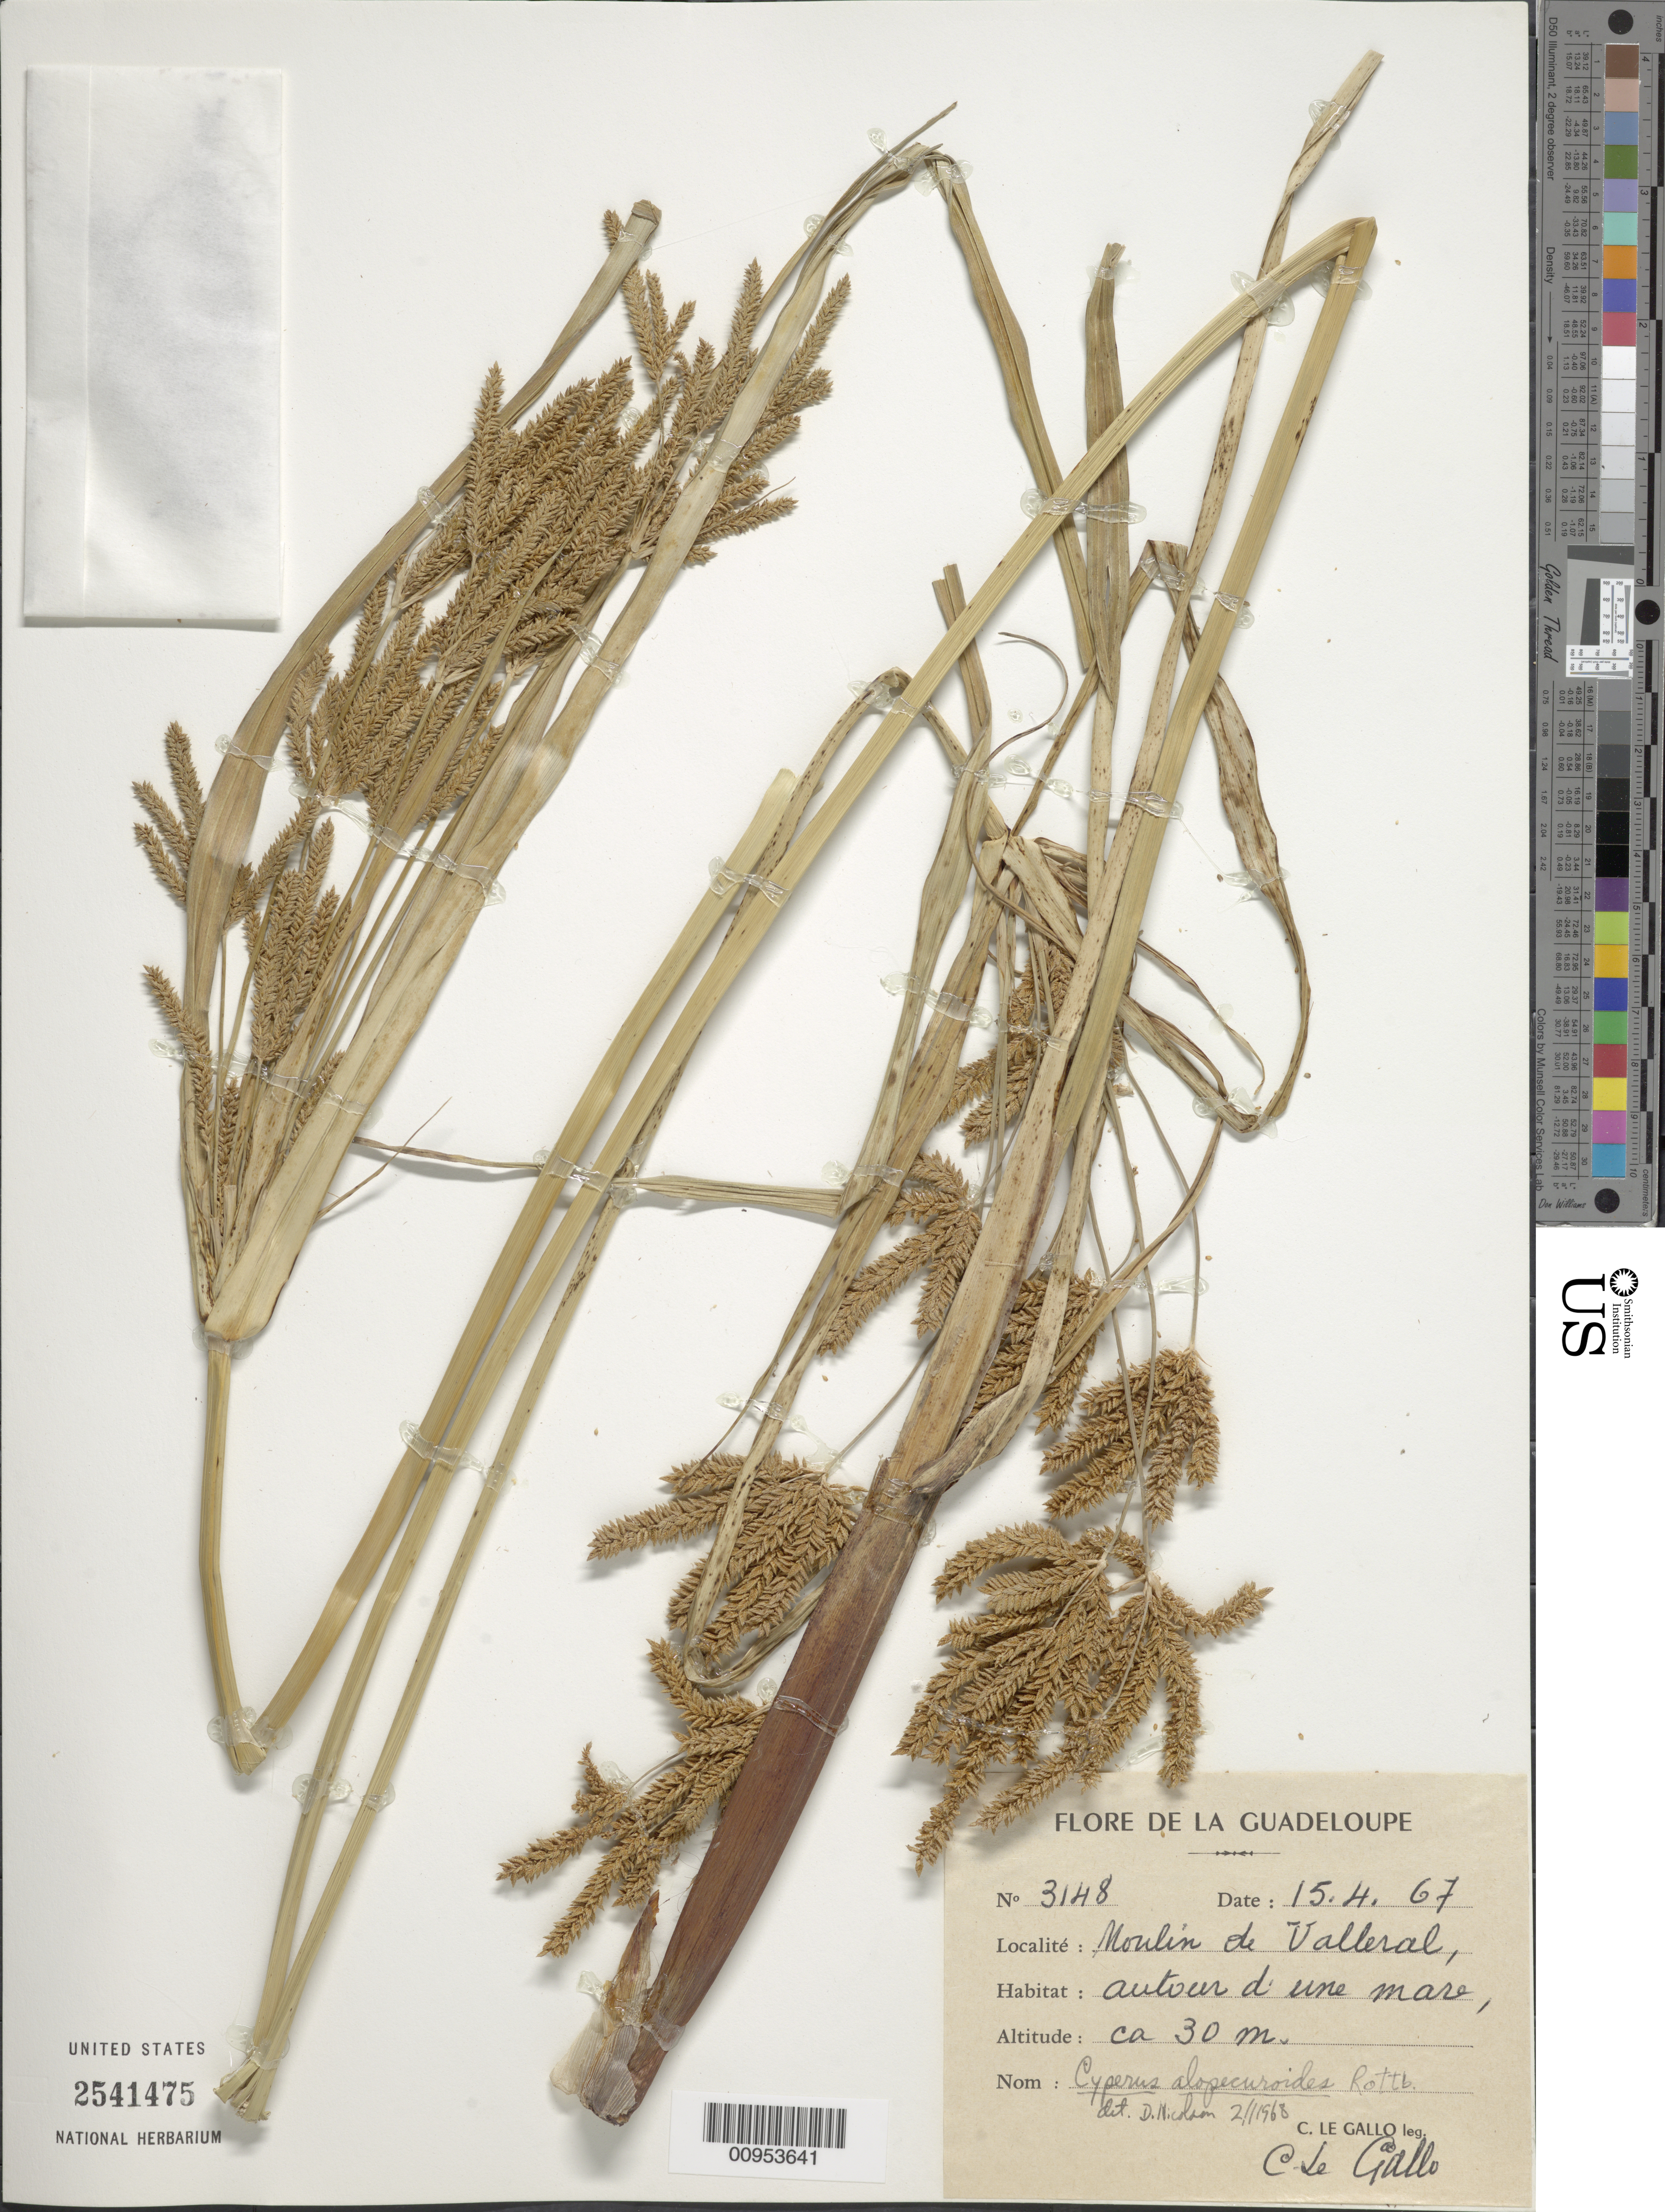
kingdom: Plantae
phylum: Tracheophyta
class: Liliopsida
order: Poales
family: Cyperaceae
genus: Cyperus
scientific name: Cyperus alopecuroides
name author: Rottb.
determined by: Nicolson, Dan H.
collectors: C. Le Gallo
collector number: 3148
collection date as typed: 15 Apr 1967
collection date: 1967-04-15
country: Guadeloupe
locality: Moulin de valleral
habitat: Autour d une mare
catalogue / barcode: US 2541475